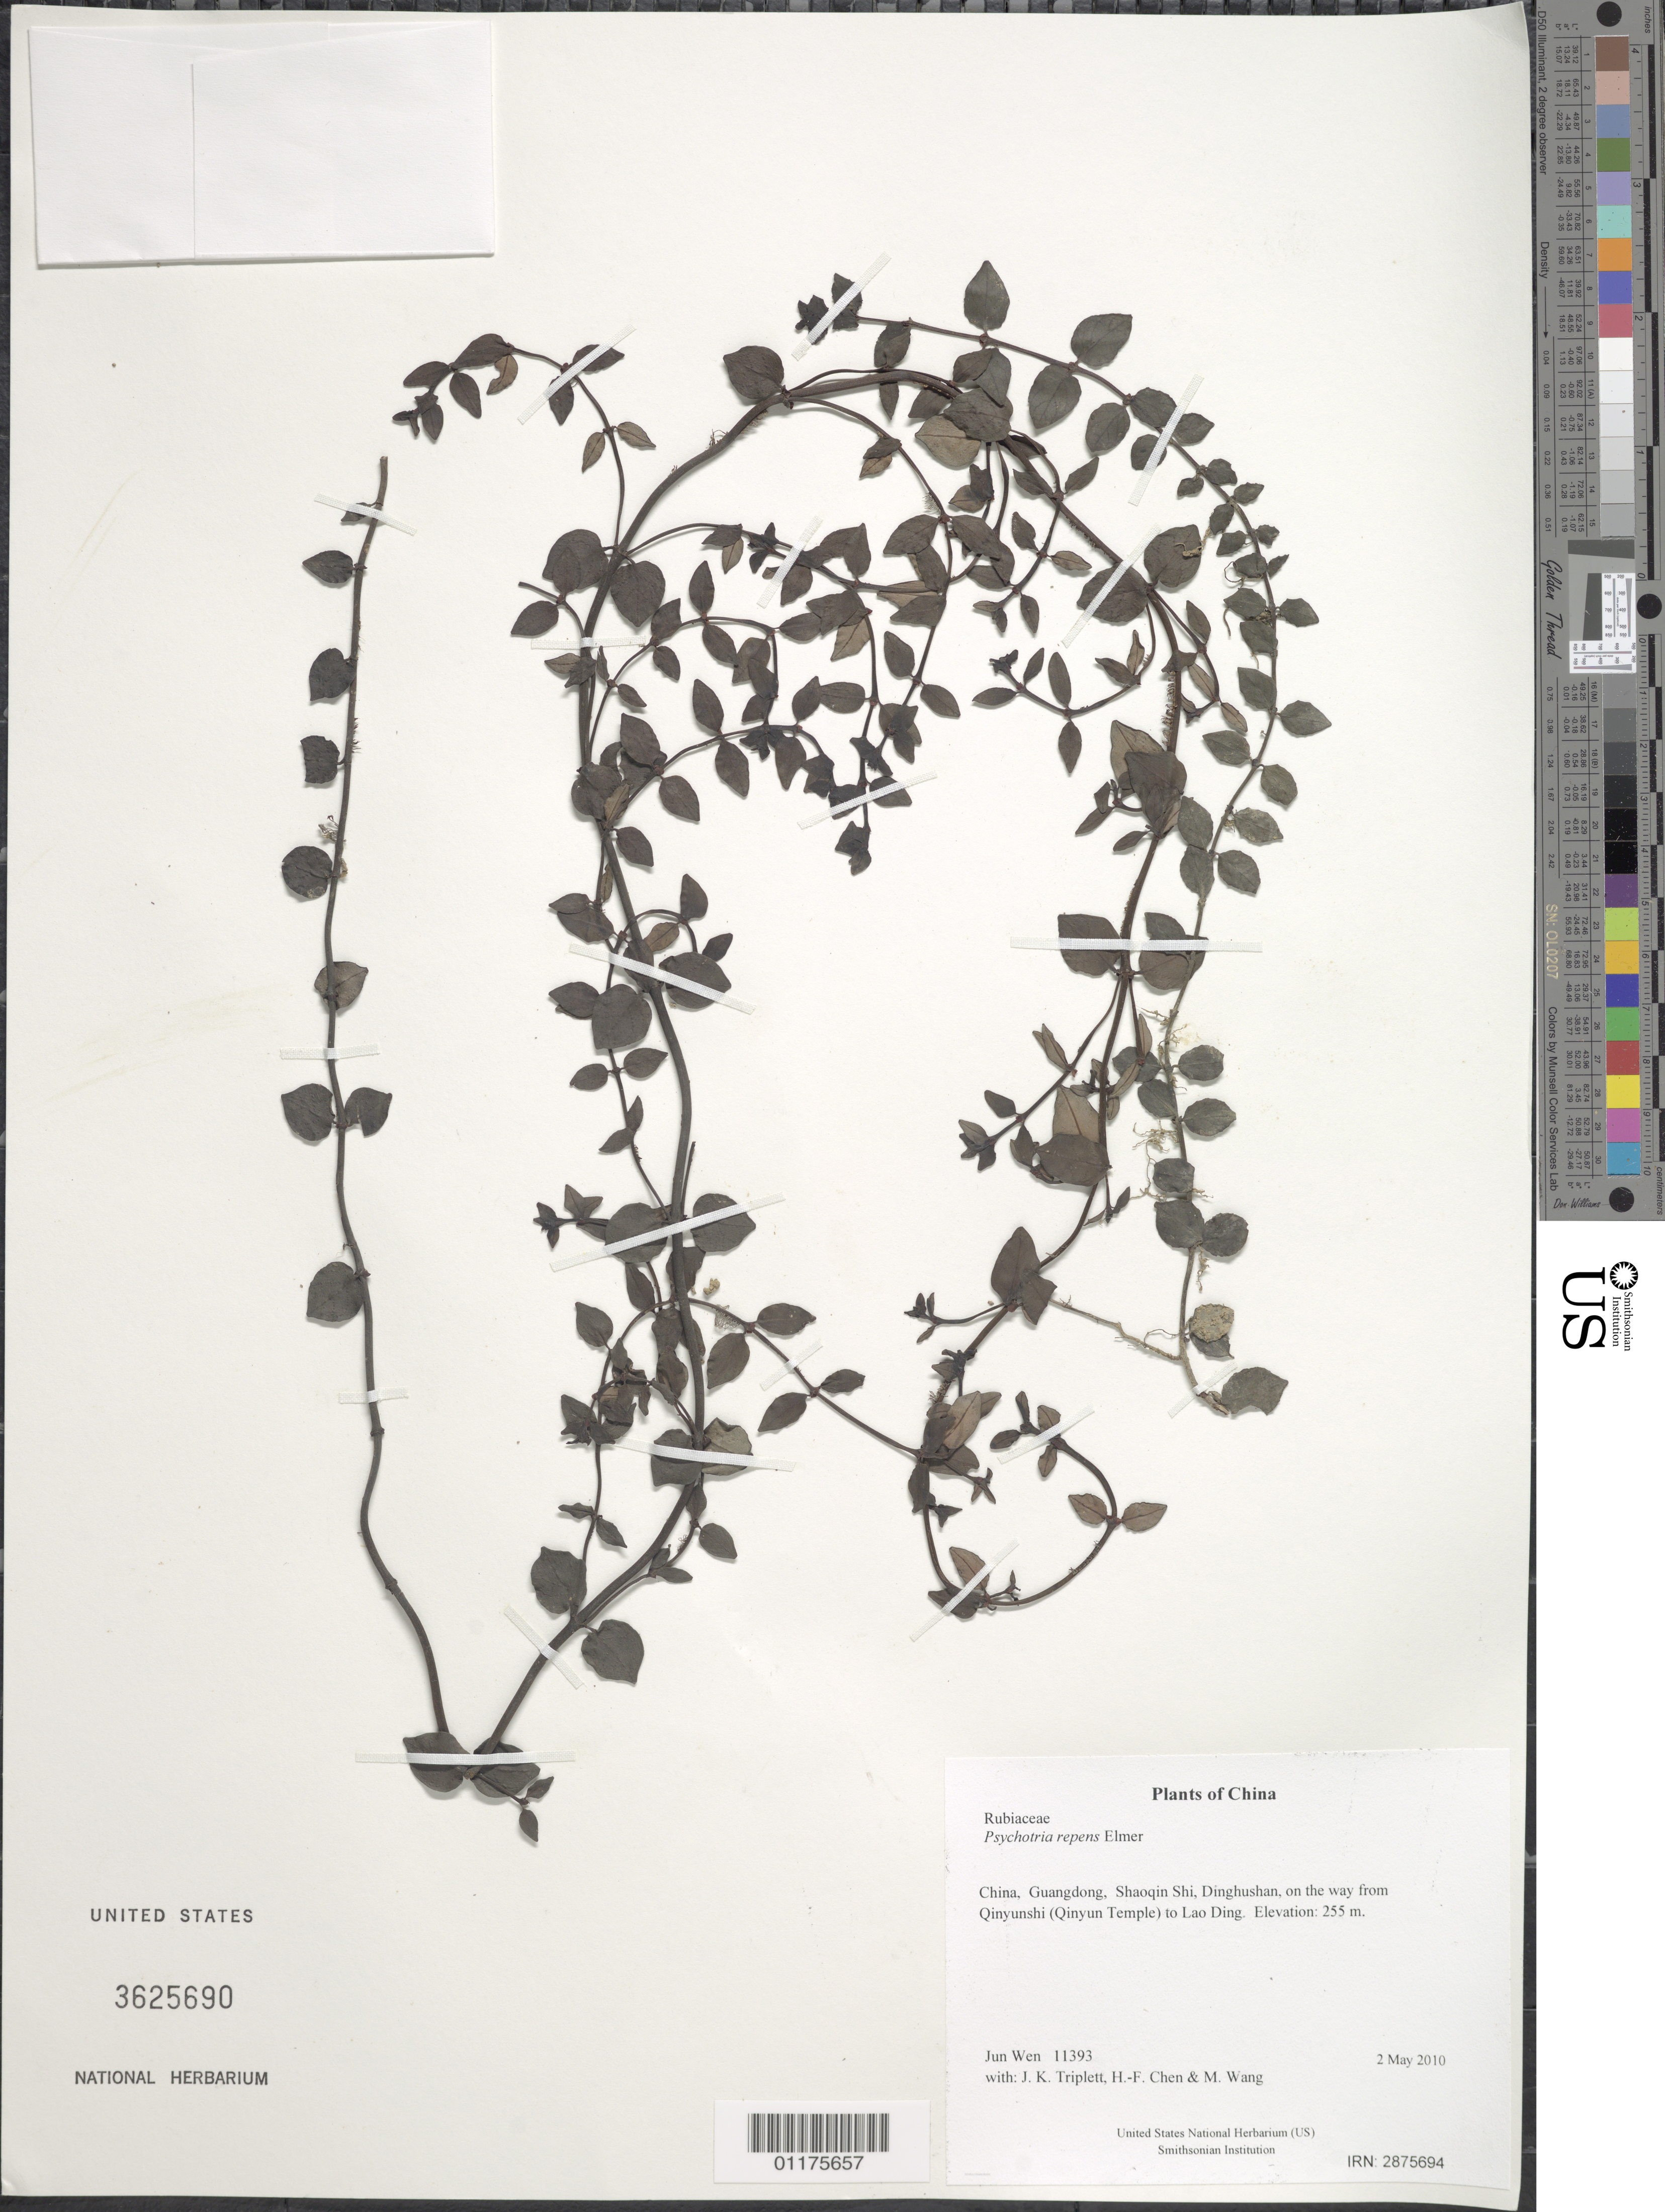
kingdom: Plantae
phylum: Tracheophyta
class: Magnoliopsida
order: Gentianales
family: Rubiaceae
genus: Psychotria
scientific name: Psychotria repens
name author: Elmer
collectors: J. Wen, J. K. Triplett, H.-F. Chen & M. Wang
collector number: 11393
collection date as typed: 2 May 2010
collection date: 2010-05-02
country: China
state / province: Guangdong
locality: Shaoqin Shi, Dinghushan, on the way from Qinyunshi (Qinyun Temple) to Lao Ding.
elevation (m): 255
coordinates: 23 09.575 N, 112 31.817 E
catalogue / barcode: US 3625690